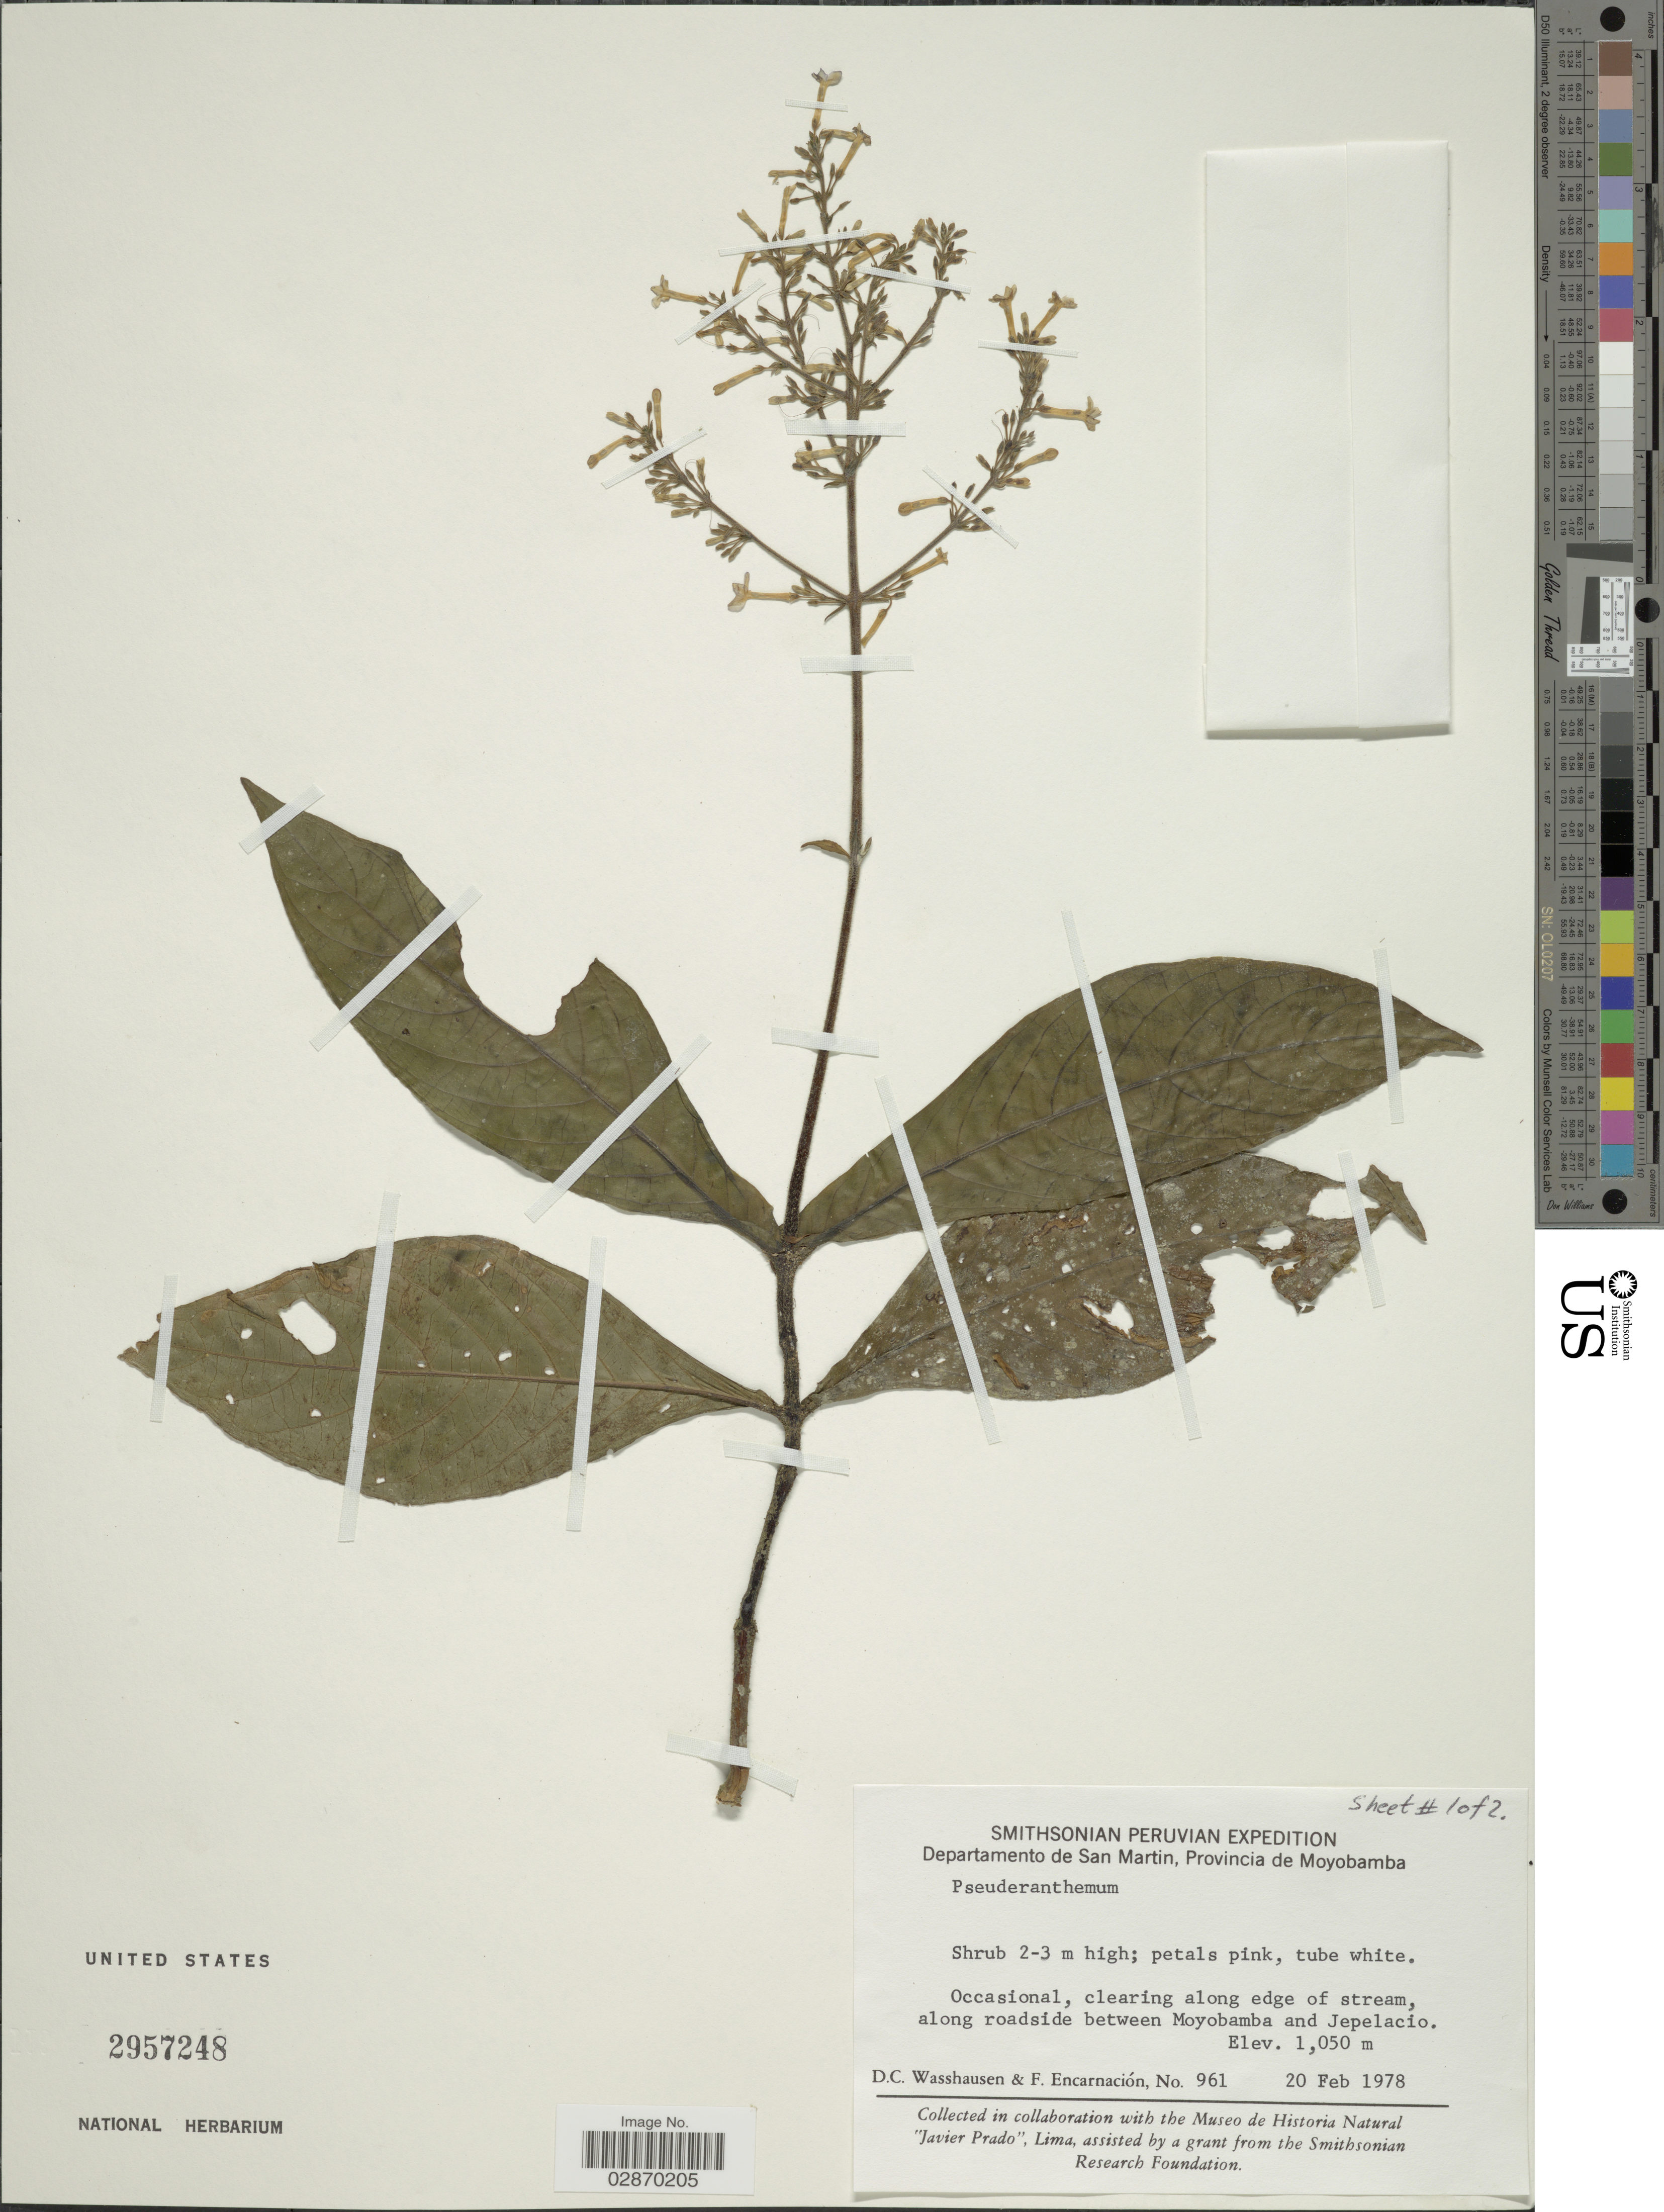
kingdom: Plantae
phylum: Tracheophyta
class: Magnoliopsida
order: Lamiales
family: Acanthaceae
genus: Pseuderanthemum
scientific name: Pseuderanthemum sp.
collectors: D. C. Wasshausen & F. Encarnación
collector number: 961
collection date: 1978-02-20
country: Peru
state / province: San Martín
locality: Departamento de San Martin, Provincia de Moyobamba. Occasional, clearing along edge of stream, along roadside between Moyobamba and Jepelacio.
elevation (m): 1050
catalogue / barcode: US 2957248